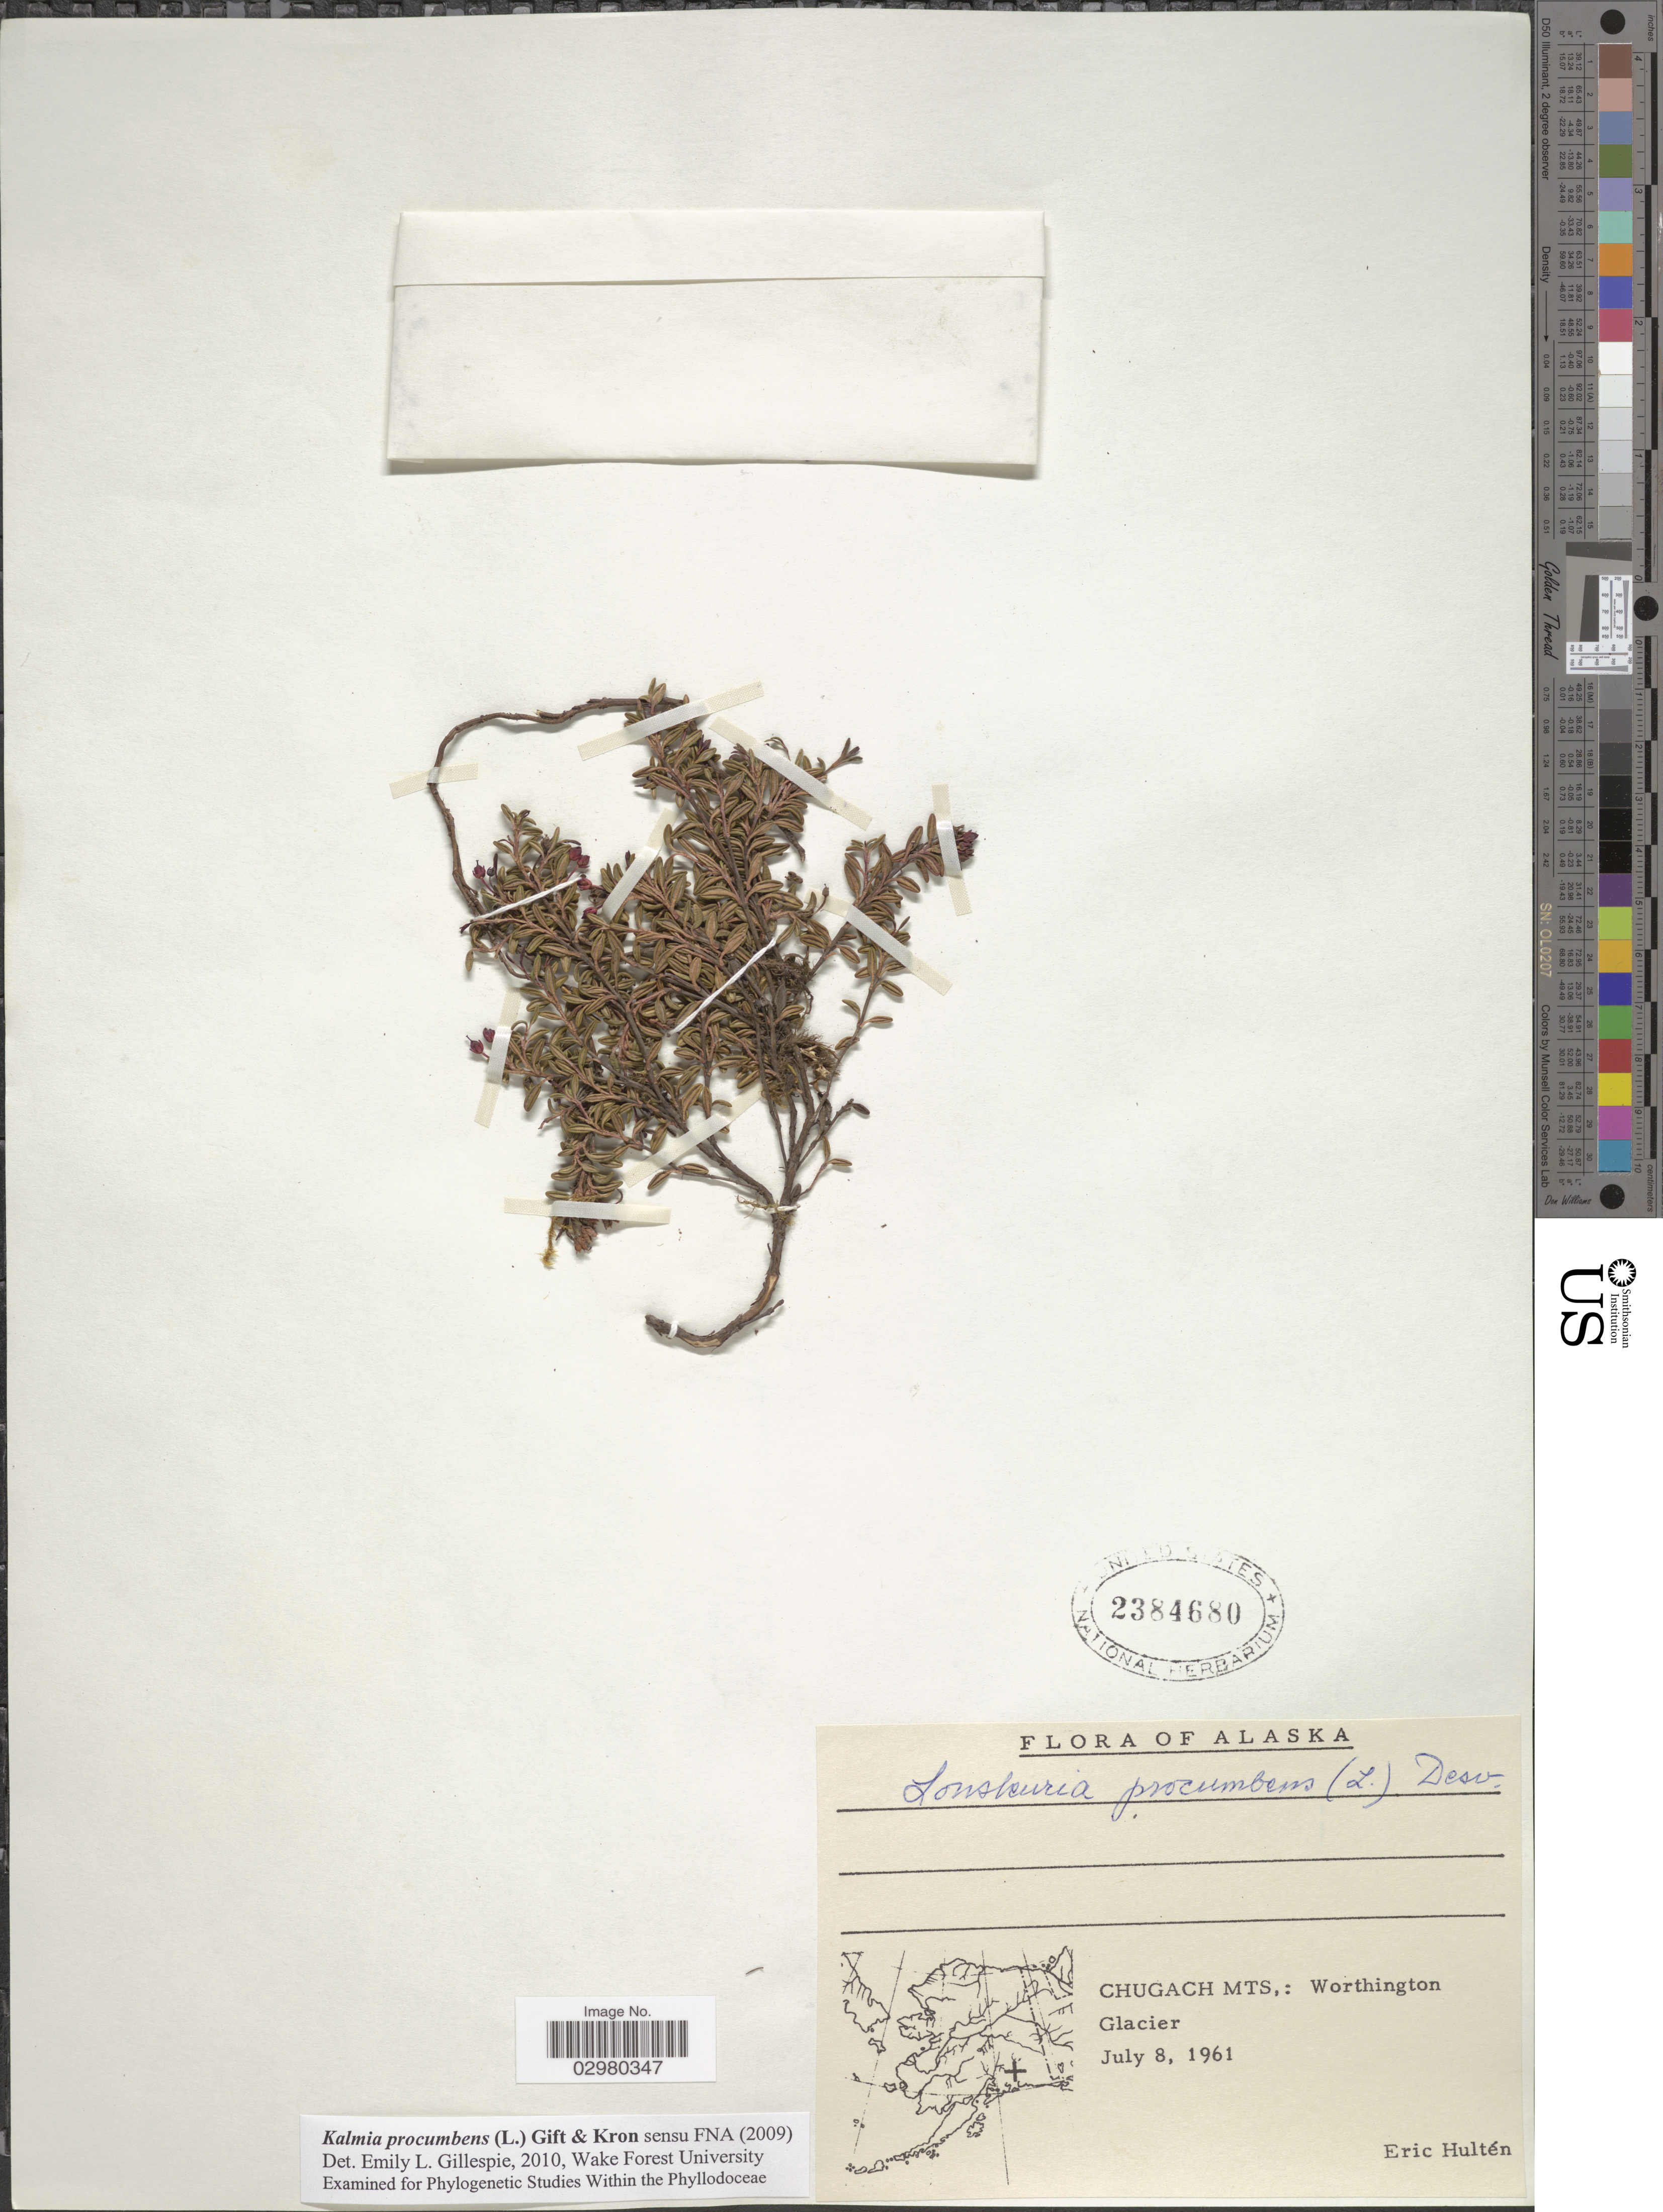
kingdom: Plantae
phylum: Tracheophyta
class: Magnoliopsida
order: Ericales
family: Ericaceae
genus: Loiseleuria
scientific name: Loiseleuria procumbens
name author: (L.) Desv.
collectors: E. G. Hultén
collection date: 1961-07-08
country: United States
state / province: Alaska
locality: Chugach Mts.: Worthington Glacier.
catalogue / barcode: US 2384680